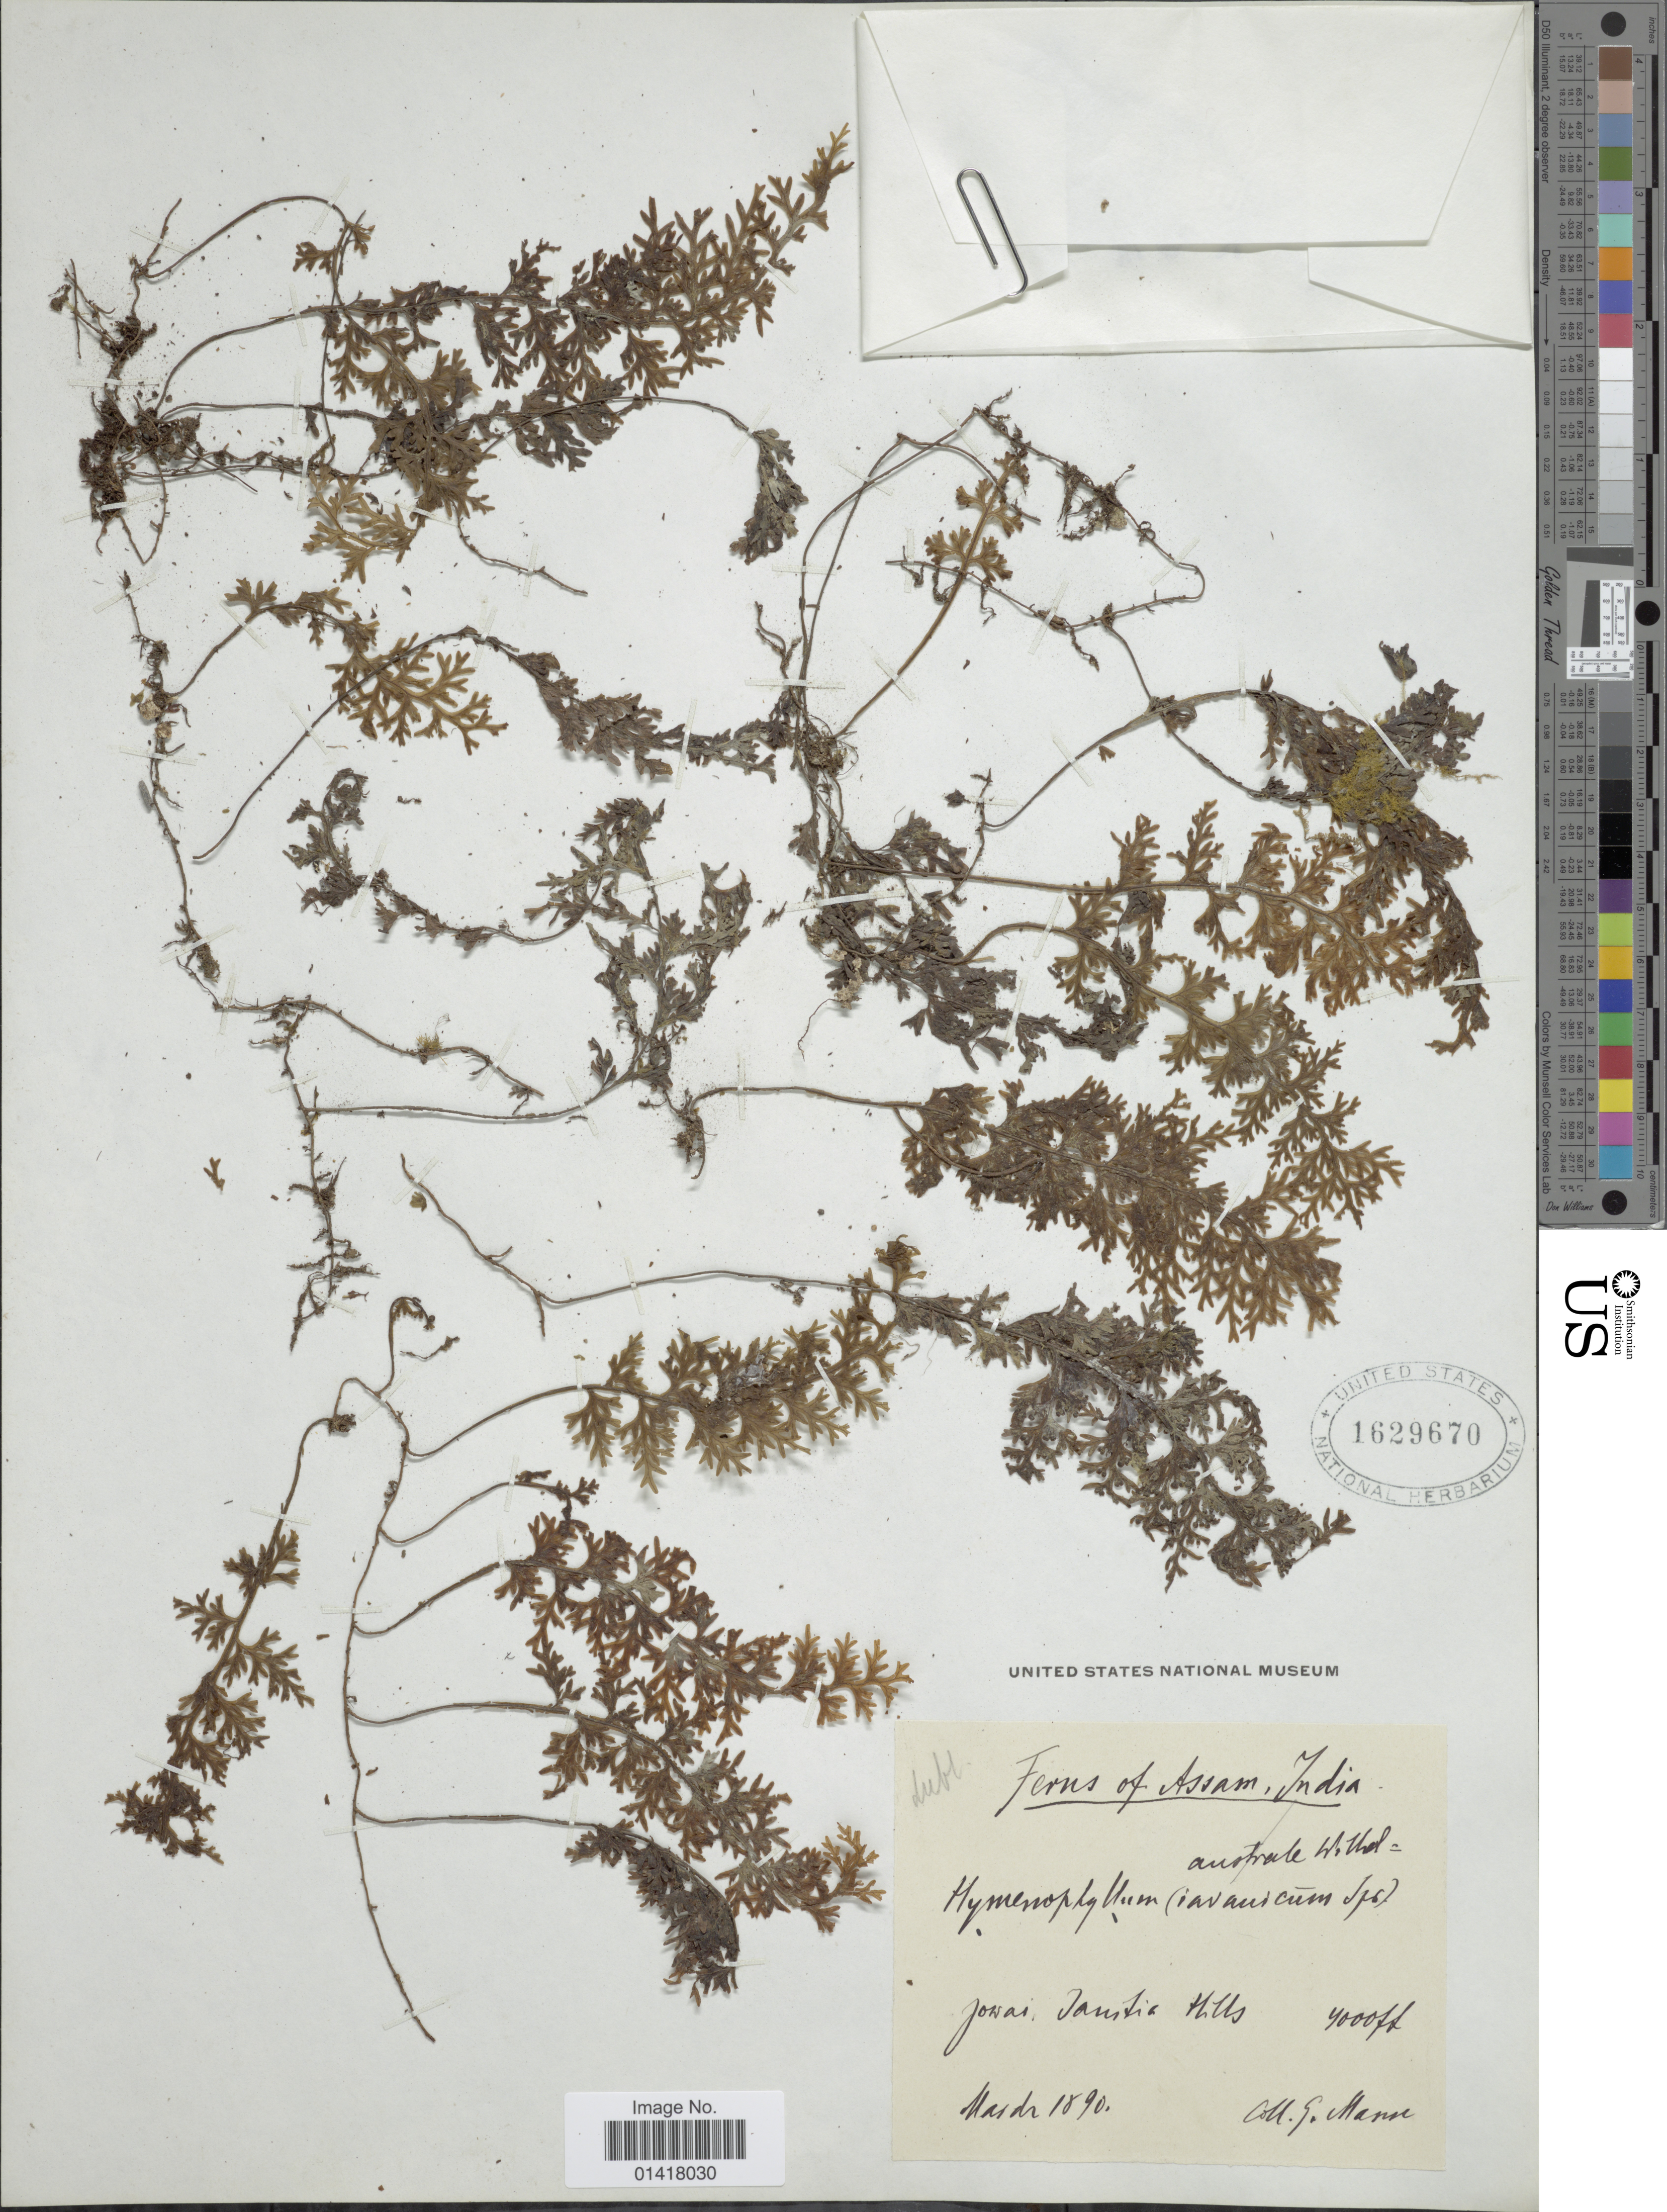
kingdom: Plantae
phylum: Tracheophyta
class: Polypodiopsida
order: Hymenophyllales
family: Hymenophyllaceae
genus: Hymenophyllum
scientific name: Hymenophyllum sp.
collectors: G. Mann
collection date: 1890-03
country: India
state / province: Assam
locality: Jowai, Jaintia Hills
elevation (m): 1219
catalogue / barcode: US 1629670